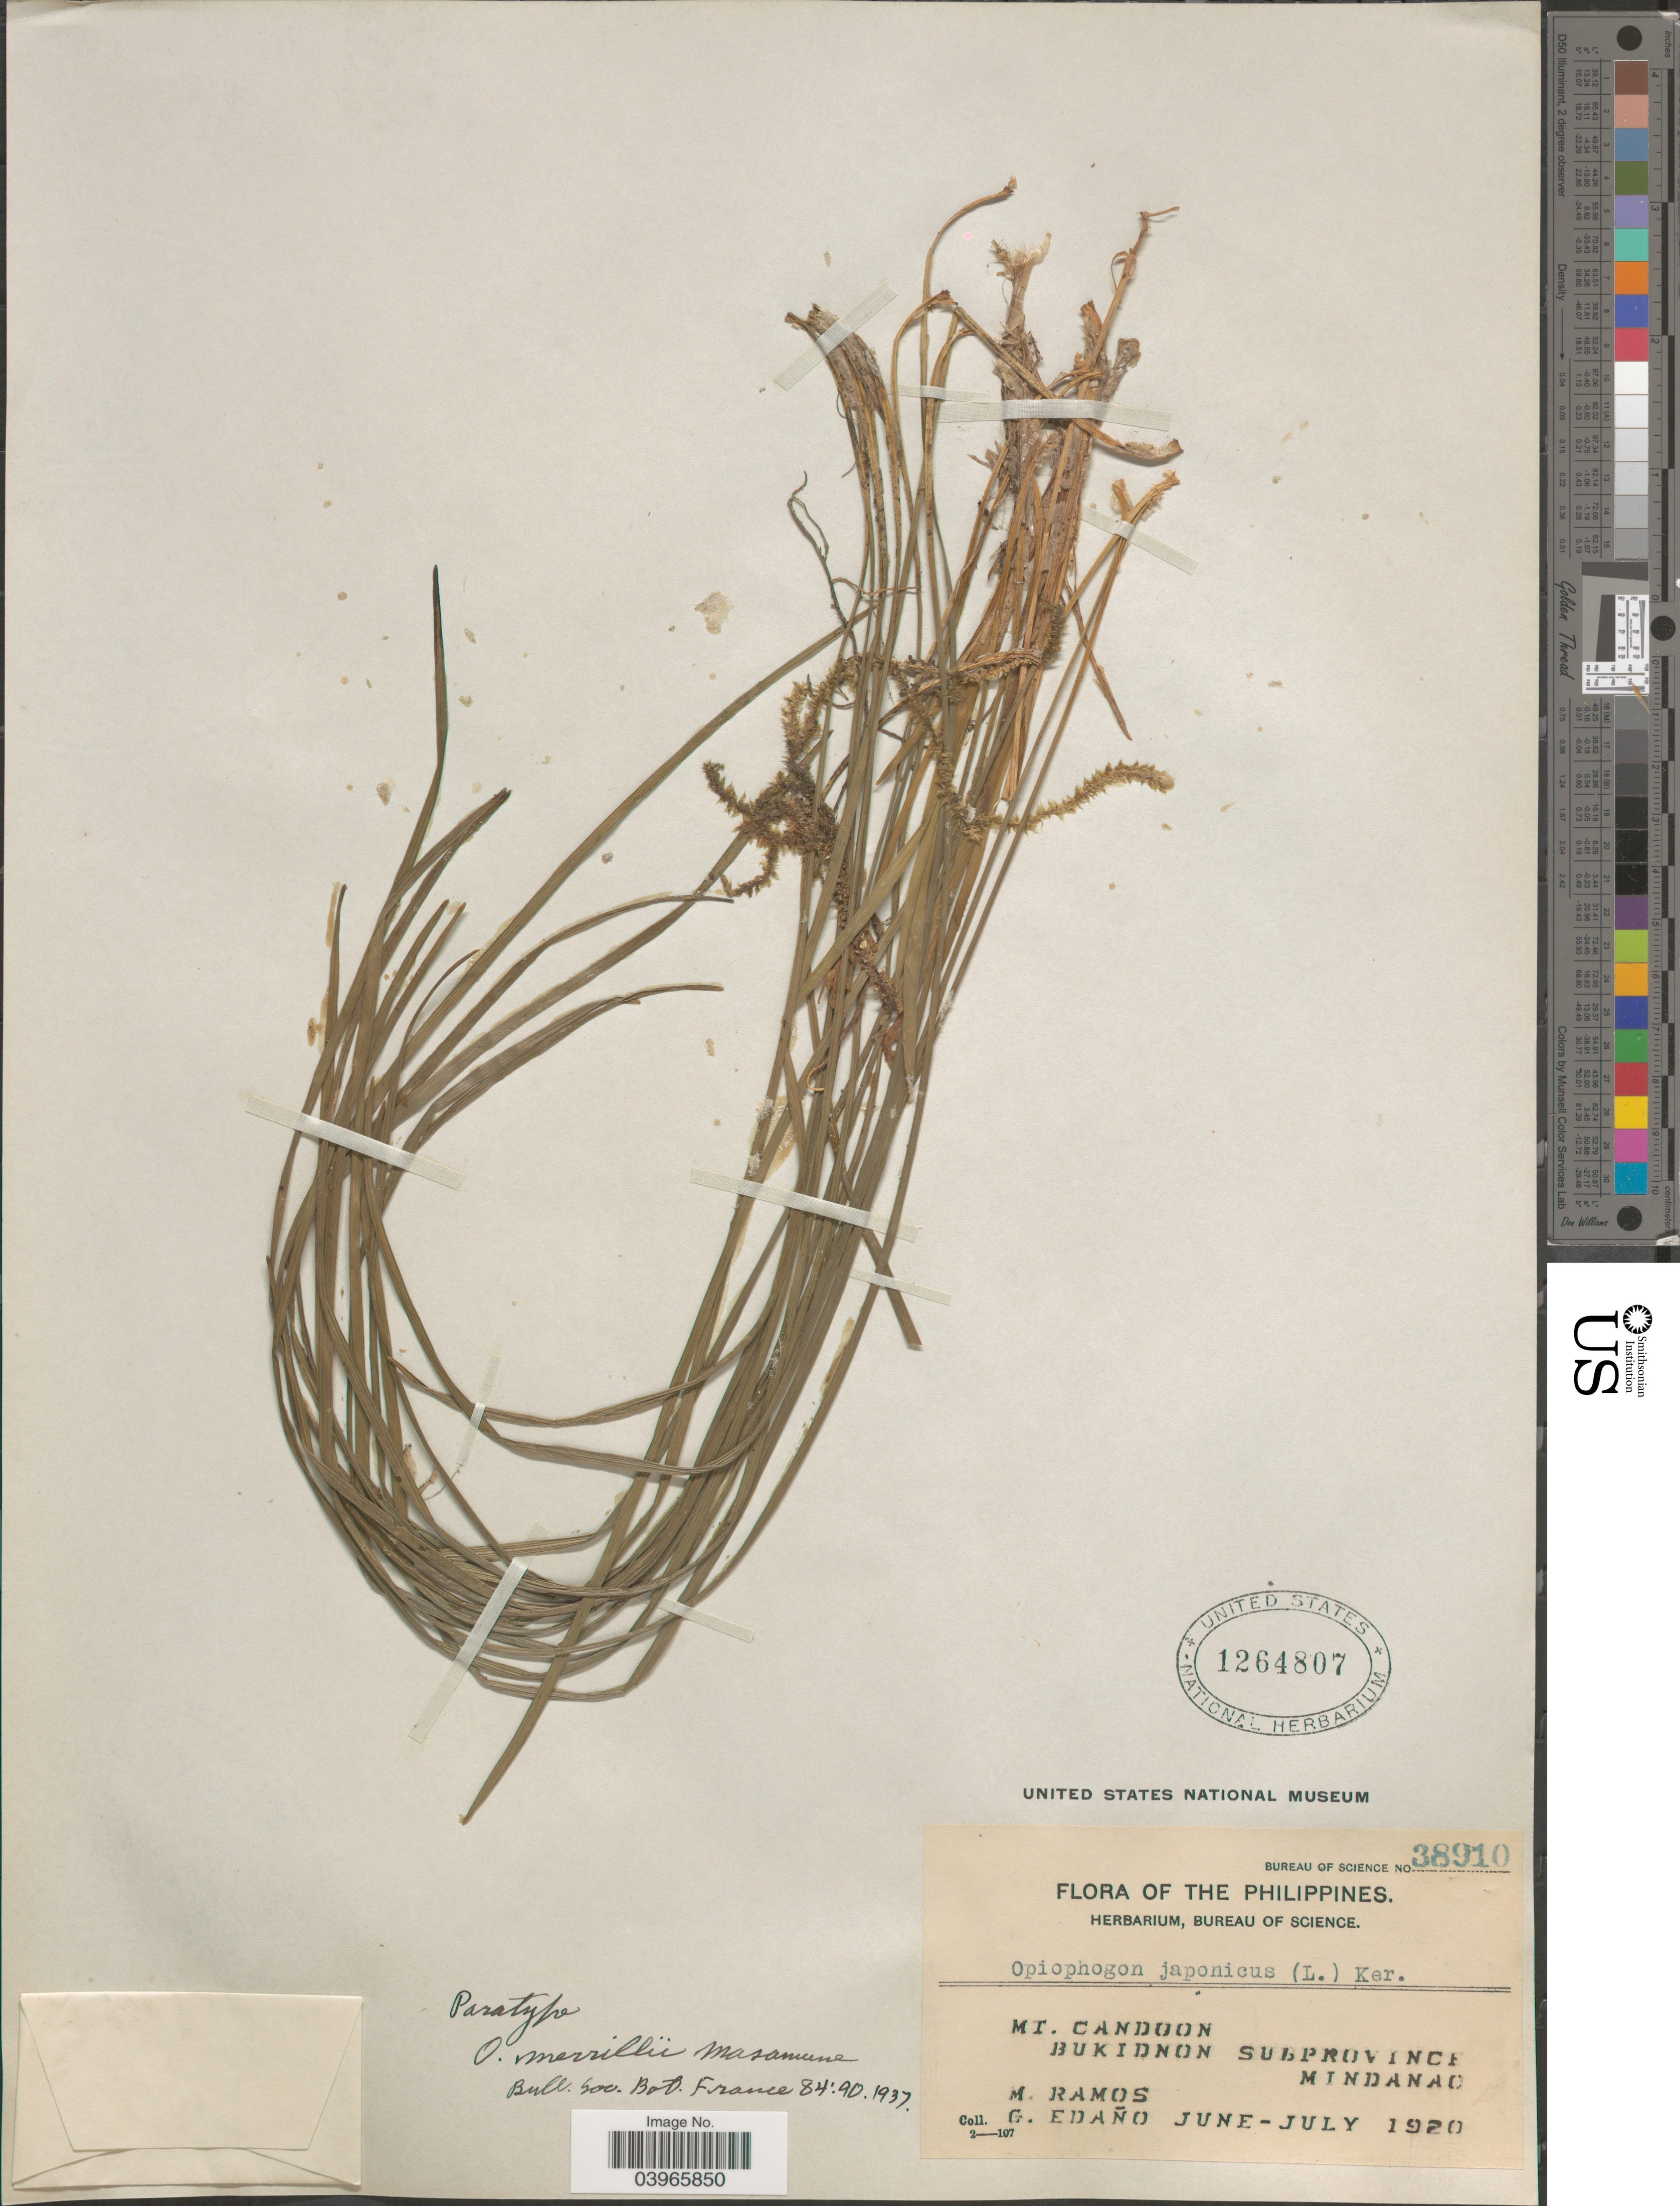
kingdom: Plantae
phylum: Tracheophyta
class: Liliopsida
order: Asparagales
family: Asparagaceae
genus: Ophiopogon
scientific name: Ophiopogon merrillii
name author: Masam.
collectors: M. Ramos & G. Edaño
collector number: Bureau of Science 38910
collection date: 1920-06/1920-07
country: Philippines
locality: Mt. Candoon. Bukidnon Subprovince. Mindanao.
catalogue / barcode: US 1264807